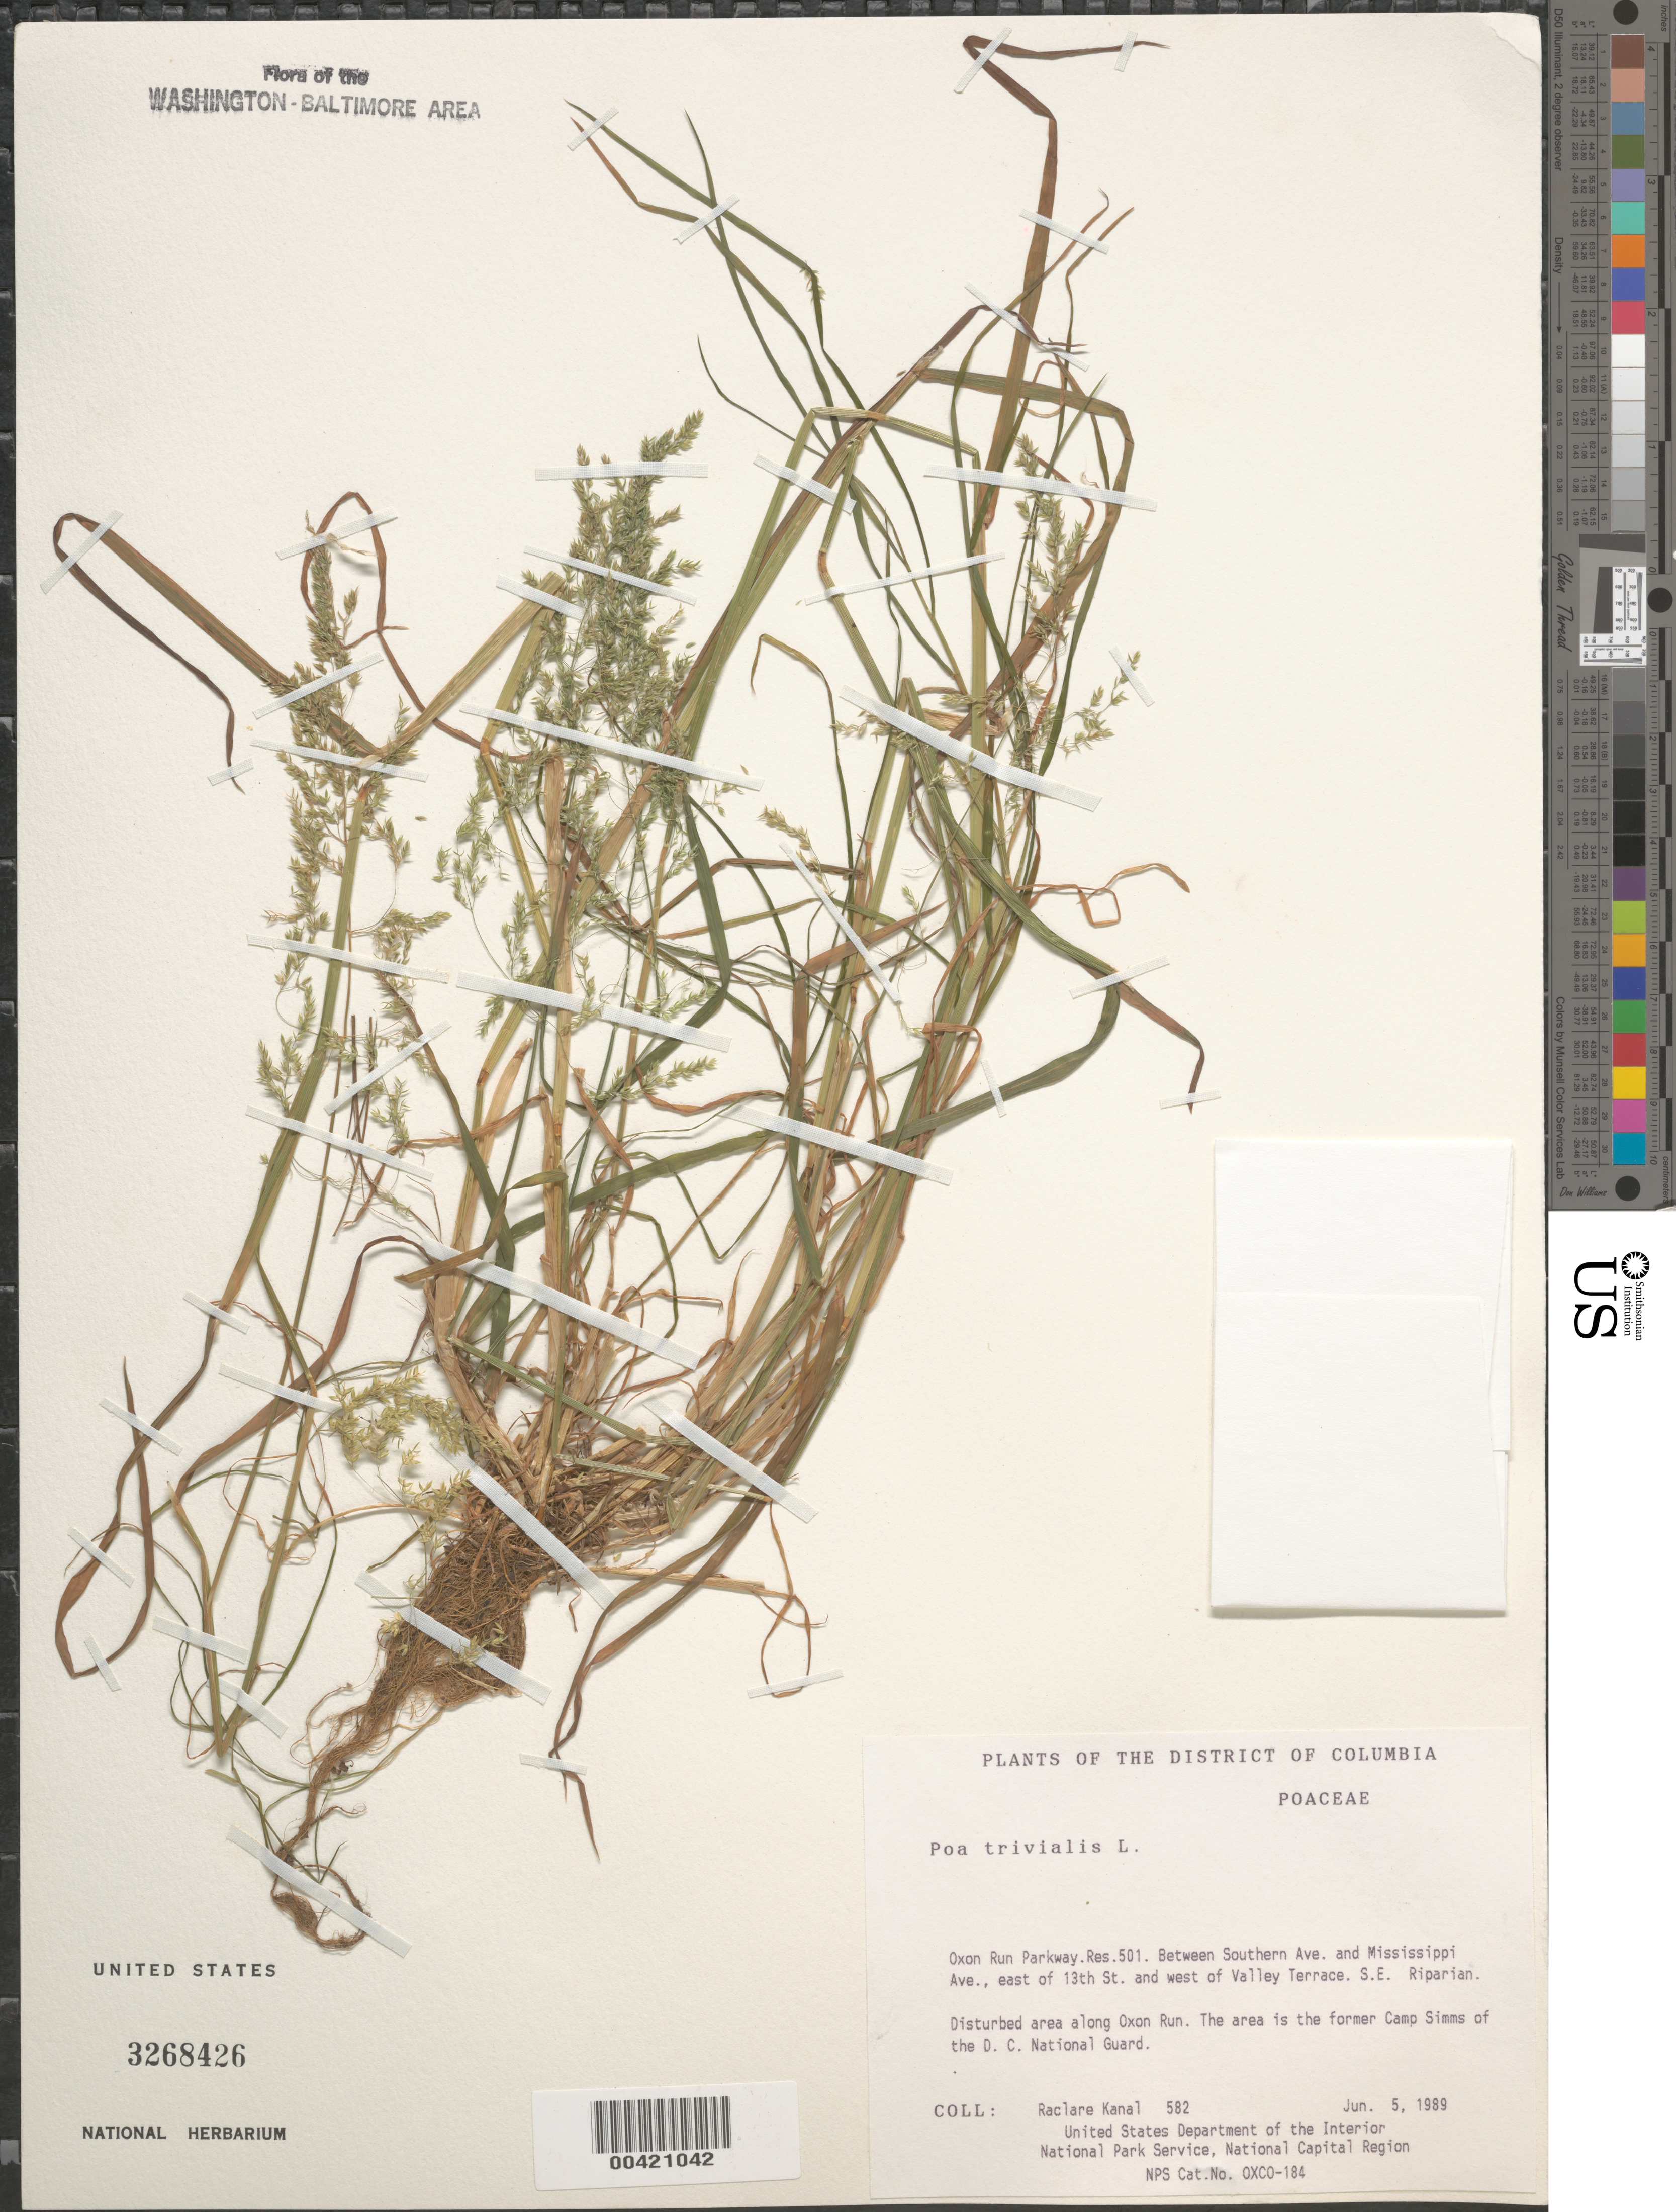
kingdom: Plantae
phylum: Tracheophyta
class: Liliopsida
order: Poales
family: Poaceae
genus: Poa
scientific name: Poa trivialis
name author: L.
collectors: R. Kanal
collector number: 582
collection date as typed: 05 Jun 1989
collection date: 1989-06-05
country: United States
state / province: District of Columbia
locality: Oxon Run Parkway, S of Mississippi Ave, N of Southern Ave, between Valley Terrace and 13th St, SE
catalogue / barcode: US 3268426